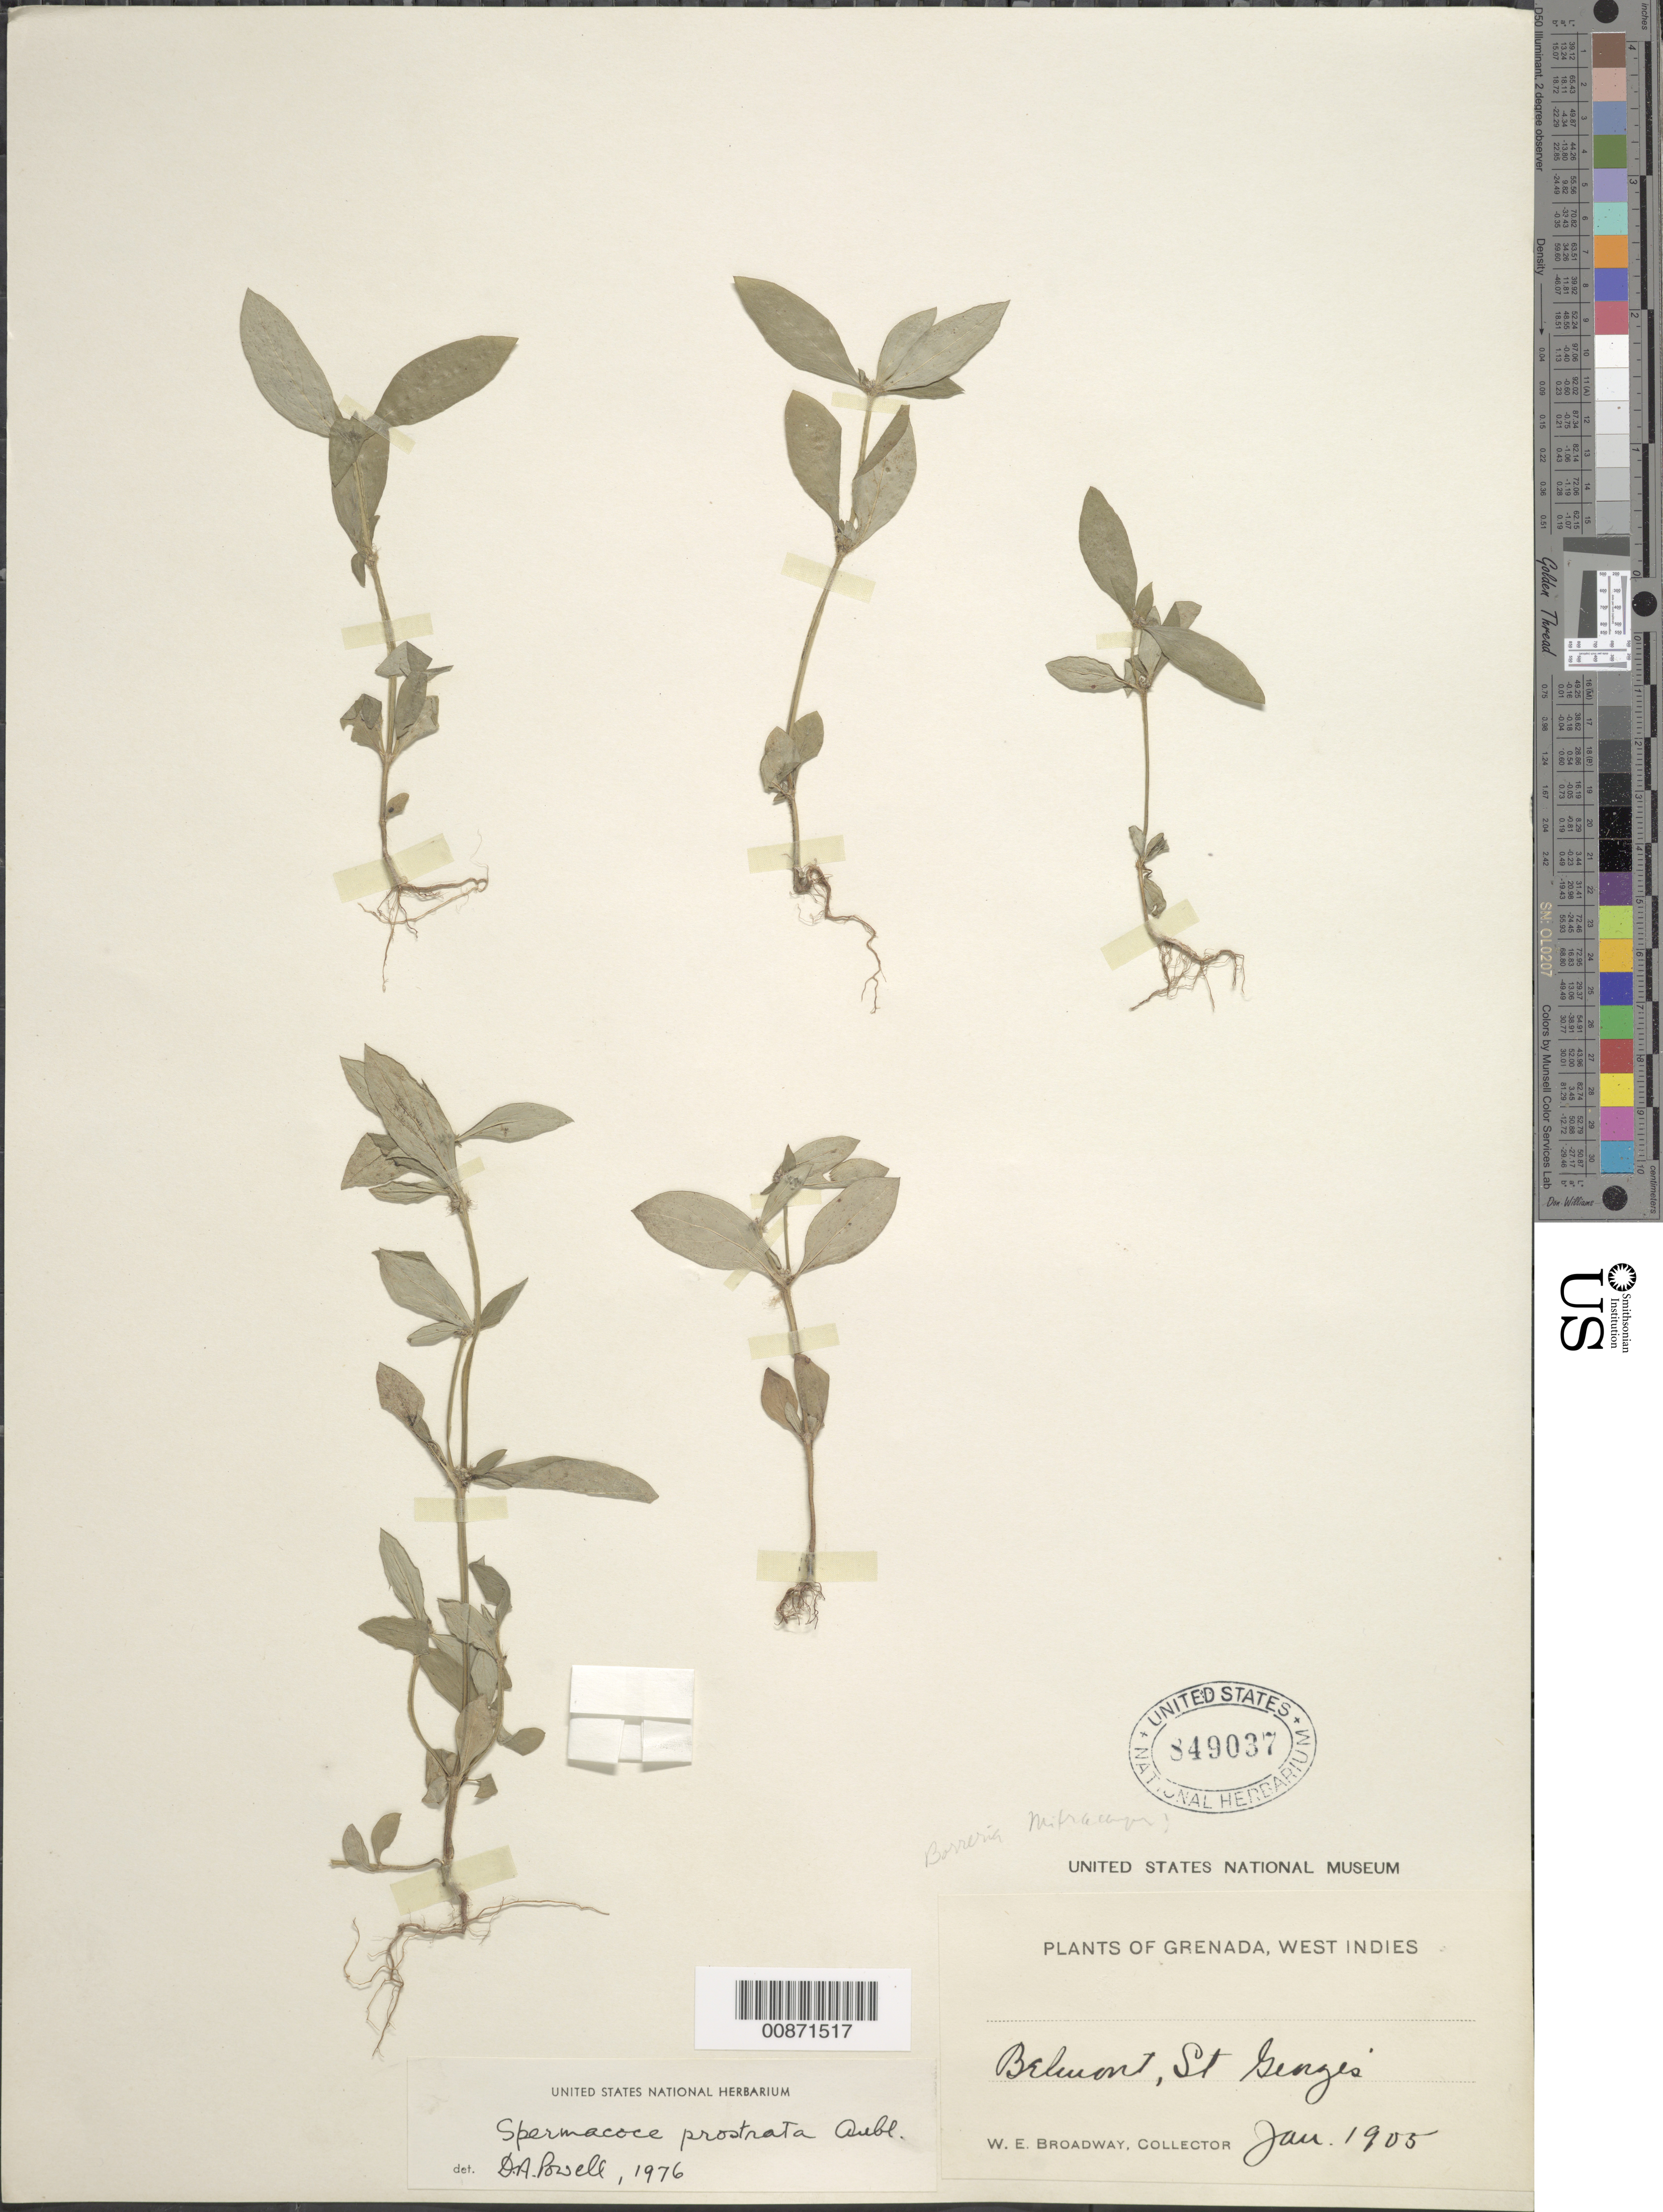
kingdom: Plantae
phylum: Tracheophyta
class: Magnoliopsida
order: Gentianales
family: Rubiaceae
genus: Spermacoce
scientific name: Spermacoce prostrata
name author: Aubl.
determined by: Powell, D. A.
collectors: W. E. Broadway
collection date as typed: Jan 1905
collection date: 1905-01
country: Grenada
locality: Belmont, St. Georges'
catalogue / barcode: US 849037